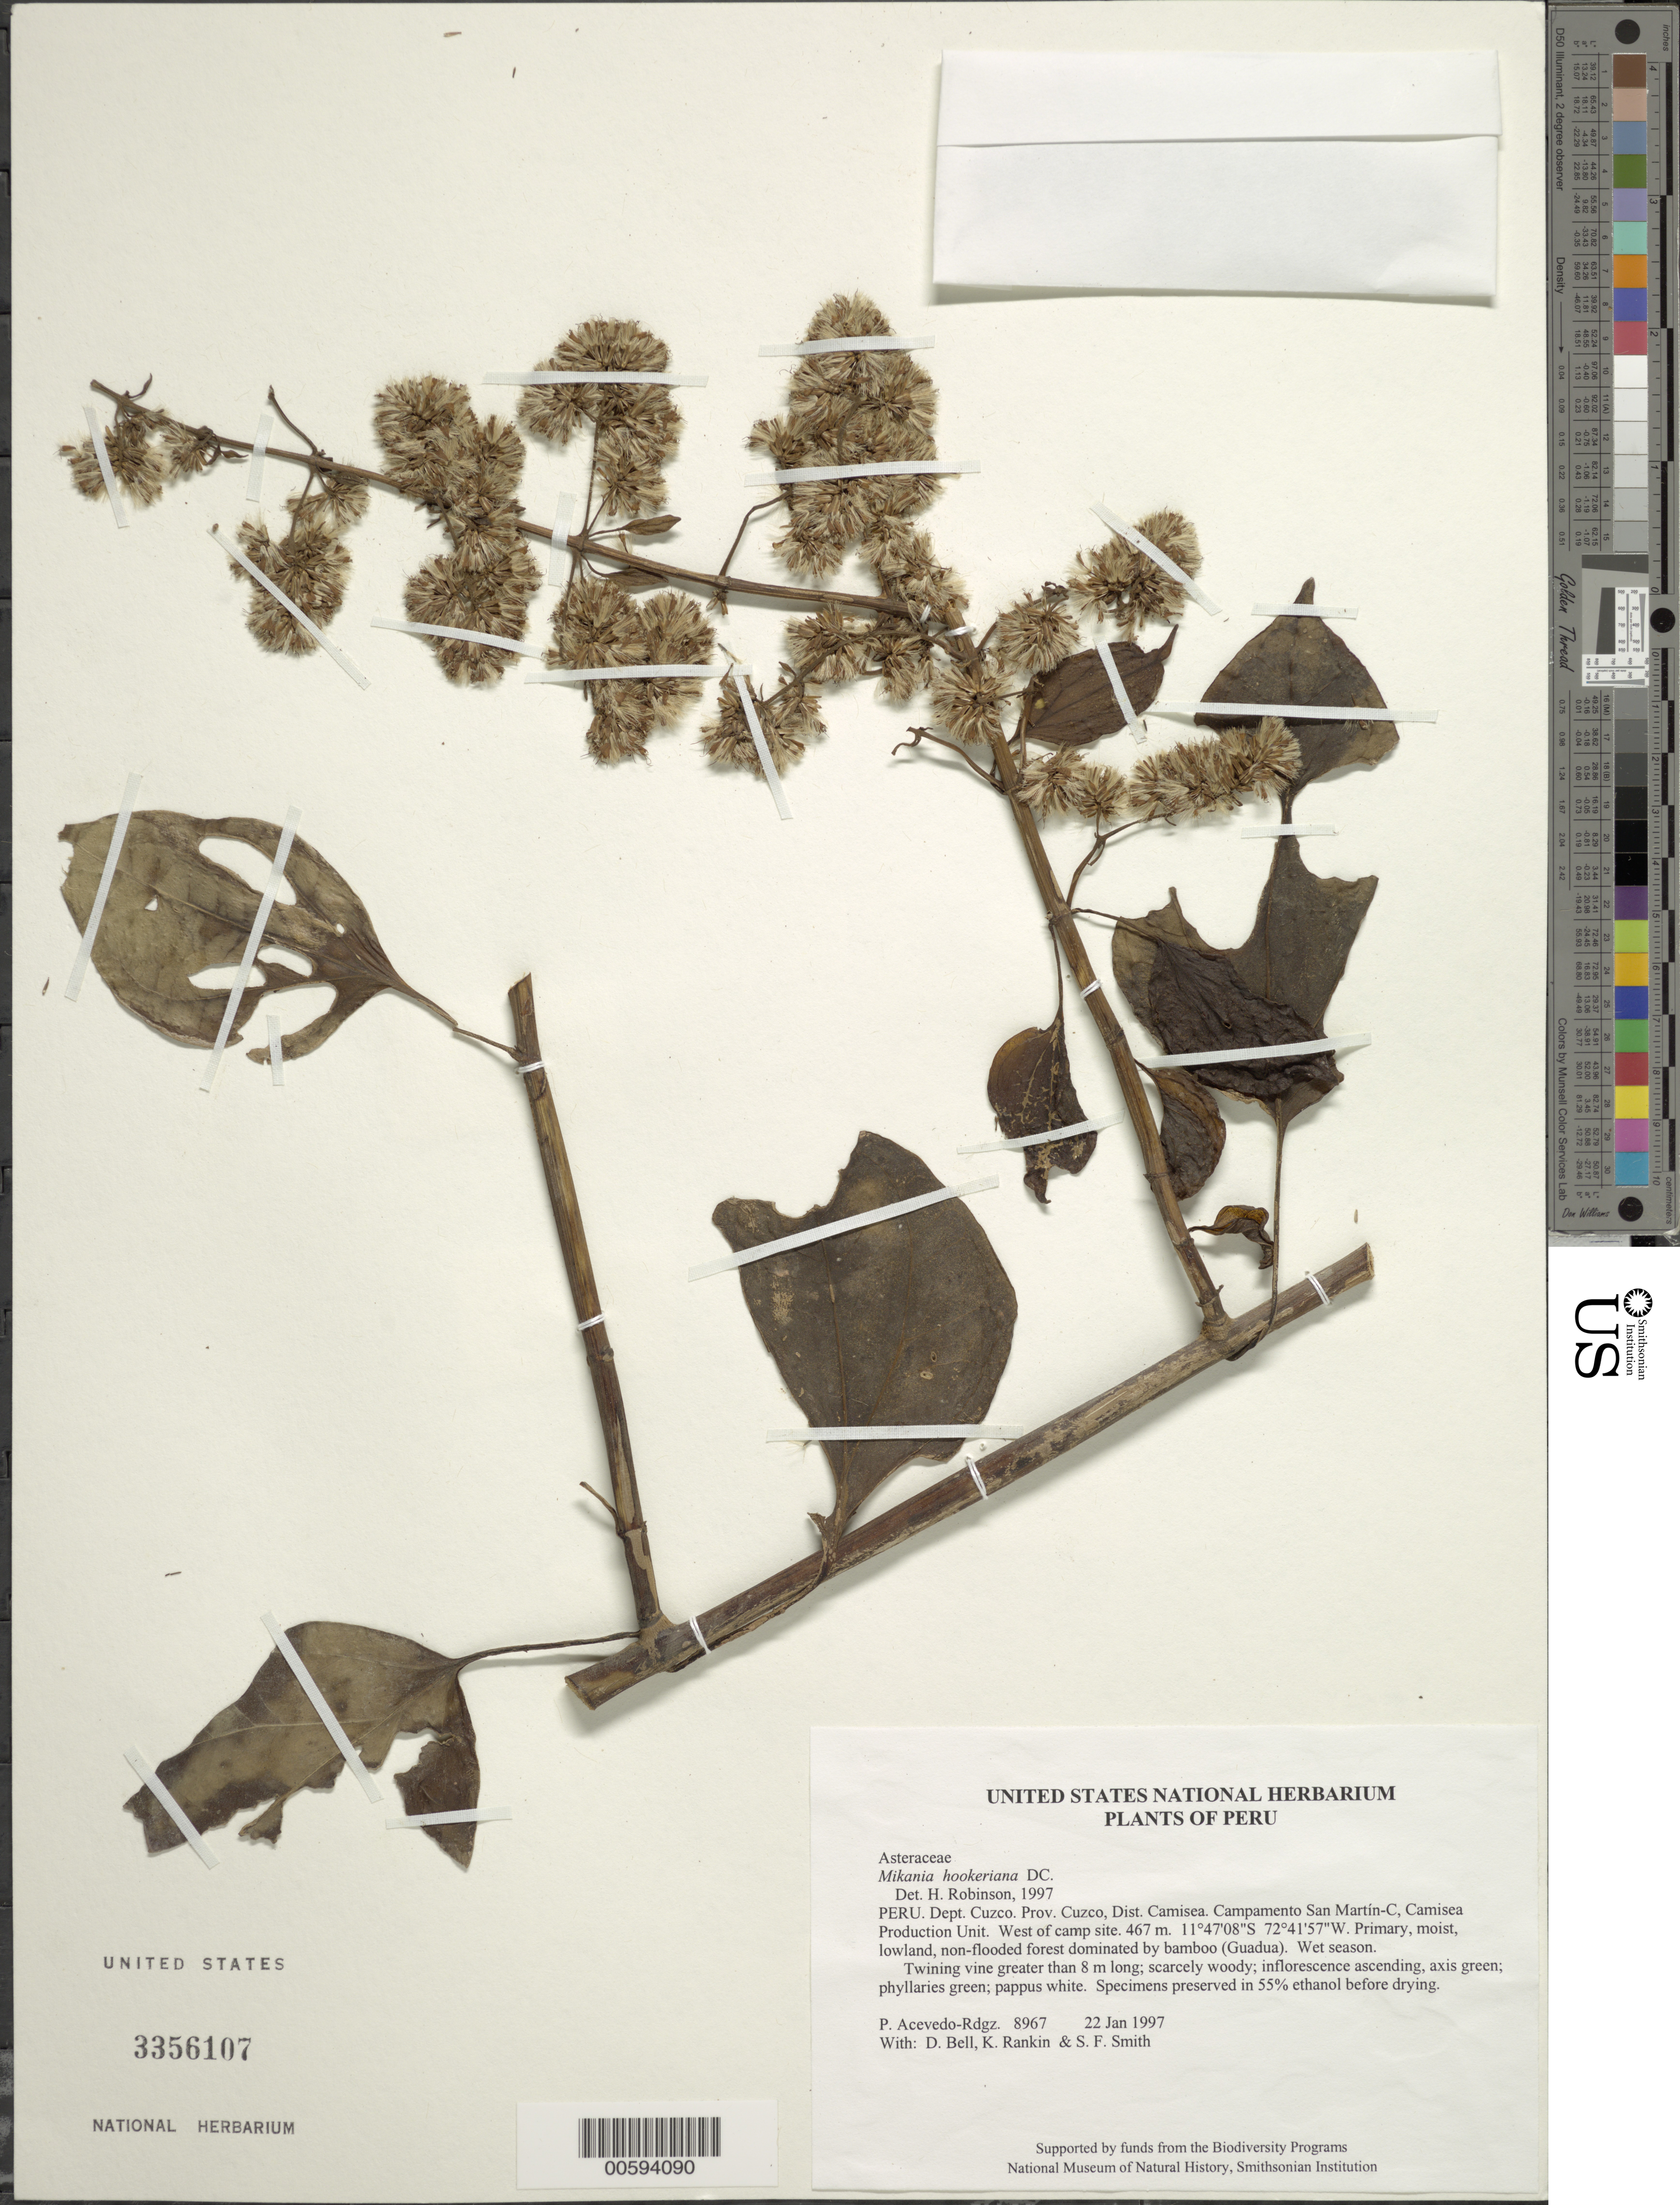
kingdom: Plantae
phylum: Tracheophyta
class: Magnoliopsida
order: Asterales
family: Asteraceae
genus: Mikania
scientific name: Mikania hookeriana var. platyphylla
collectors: P. Acevedo-Rodr., D. A. Bell, K. B. Rankin & S.F. Smith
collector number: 8967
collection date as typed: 22 Jan 1997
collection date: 1997-01-22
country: Peru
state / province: Cusco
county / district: Cusco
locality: Districto Camisea, Campamento San Martín-C, Camisea Production Unit. West of camp site.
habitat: Primary, moist, lowland, non-flooded forest dominated by bamboo (Guadua). Wet season.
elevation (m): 467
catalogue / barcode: US 3356107